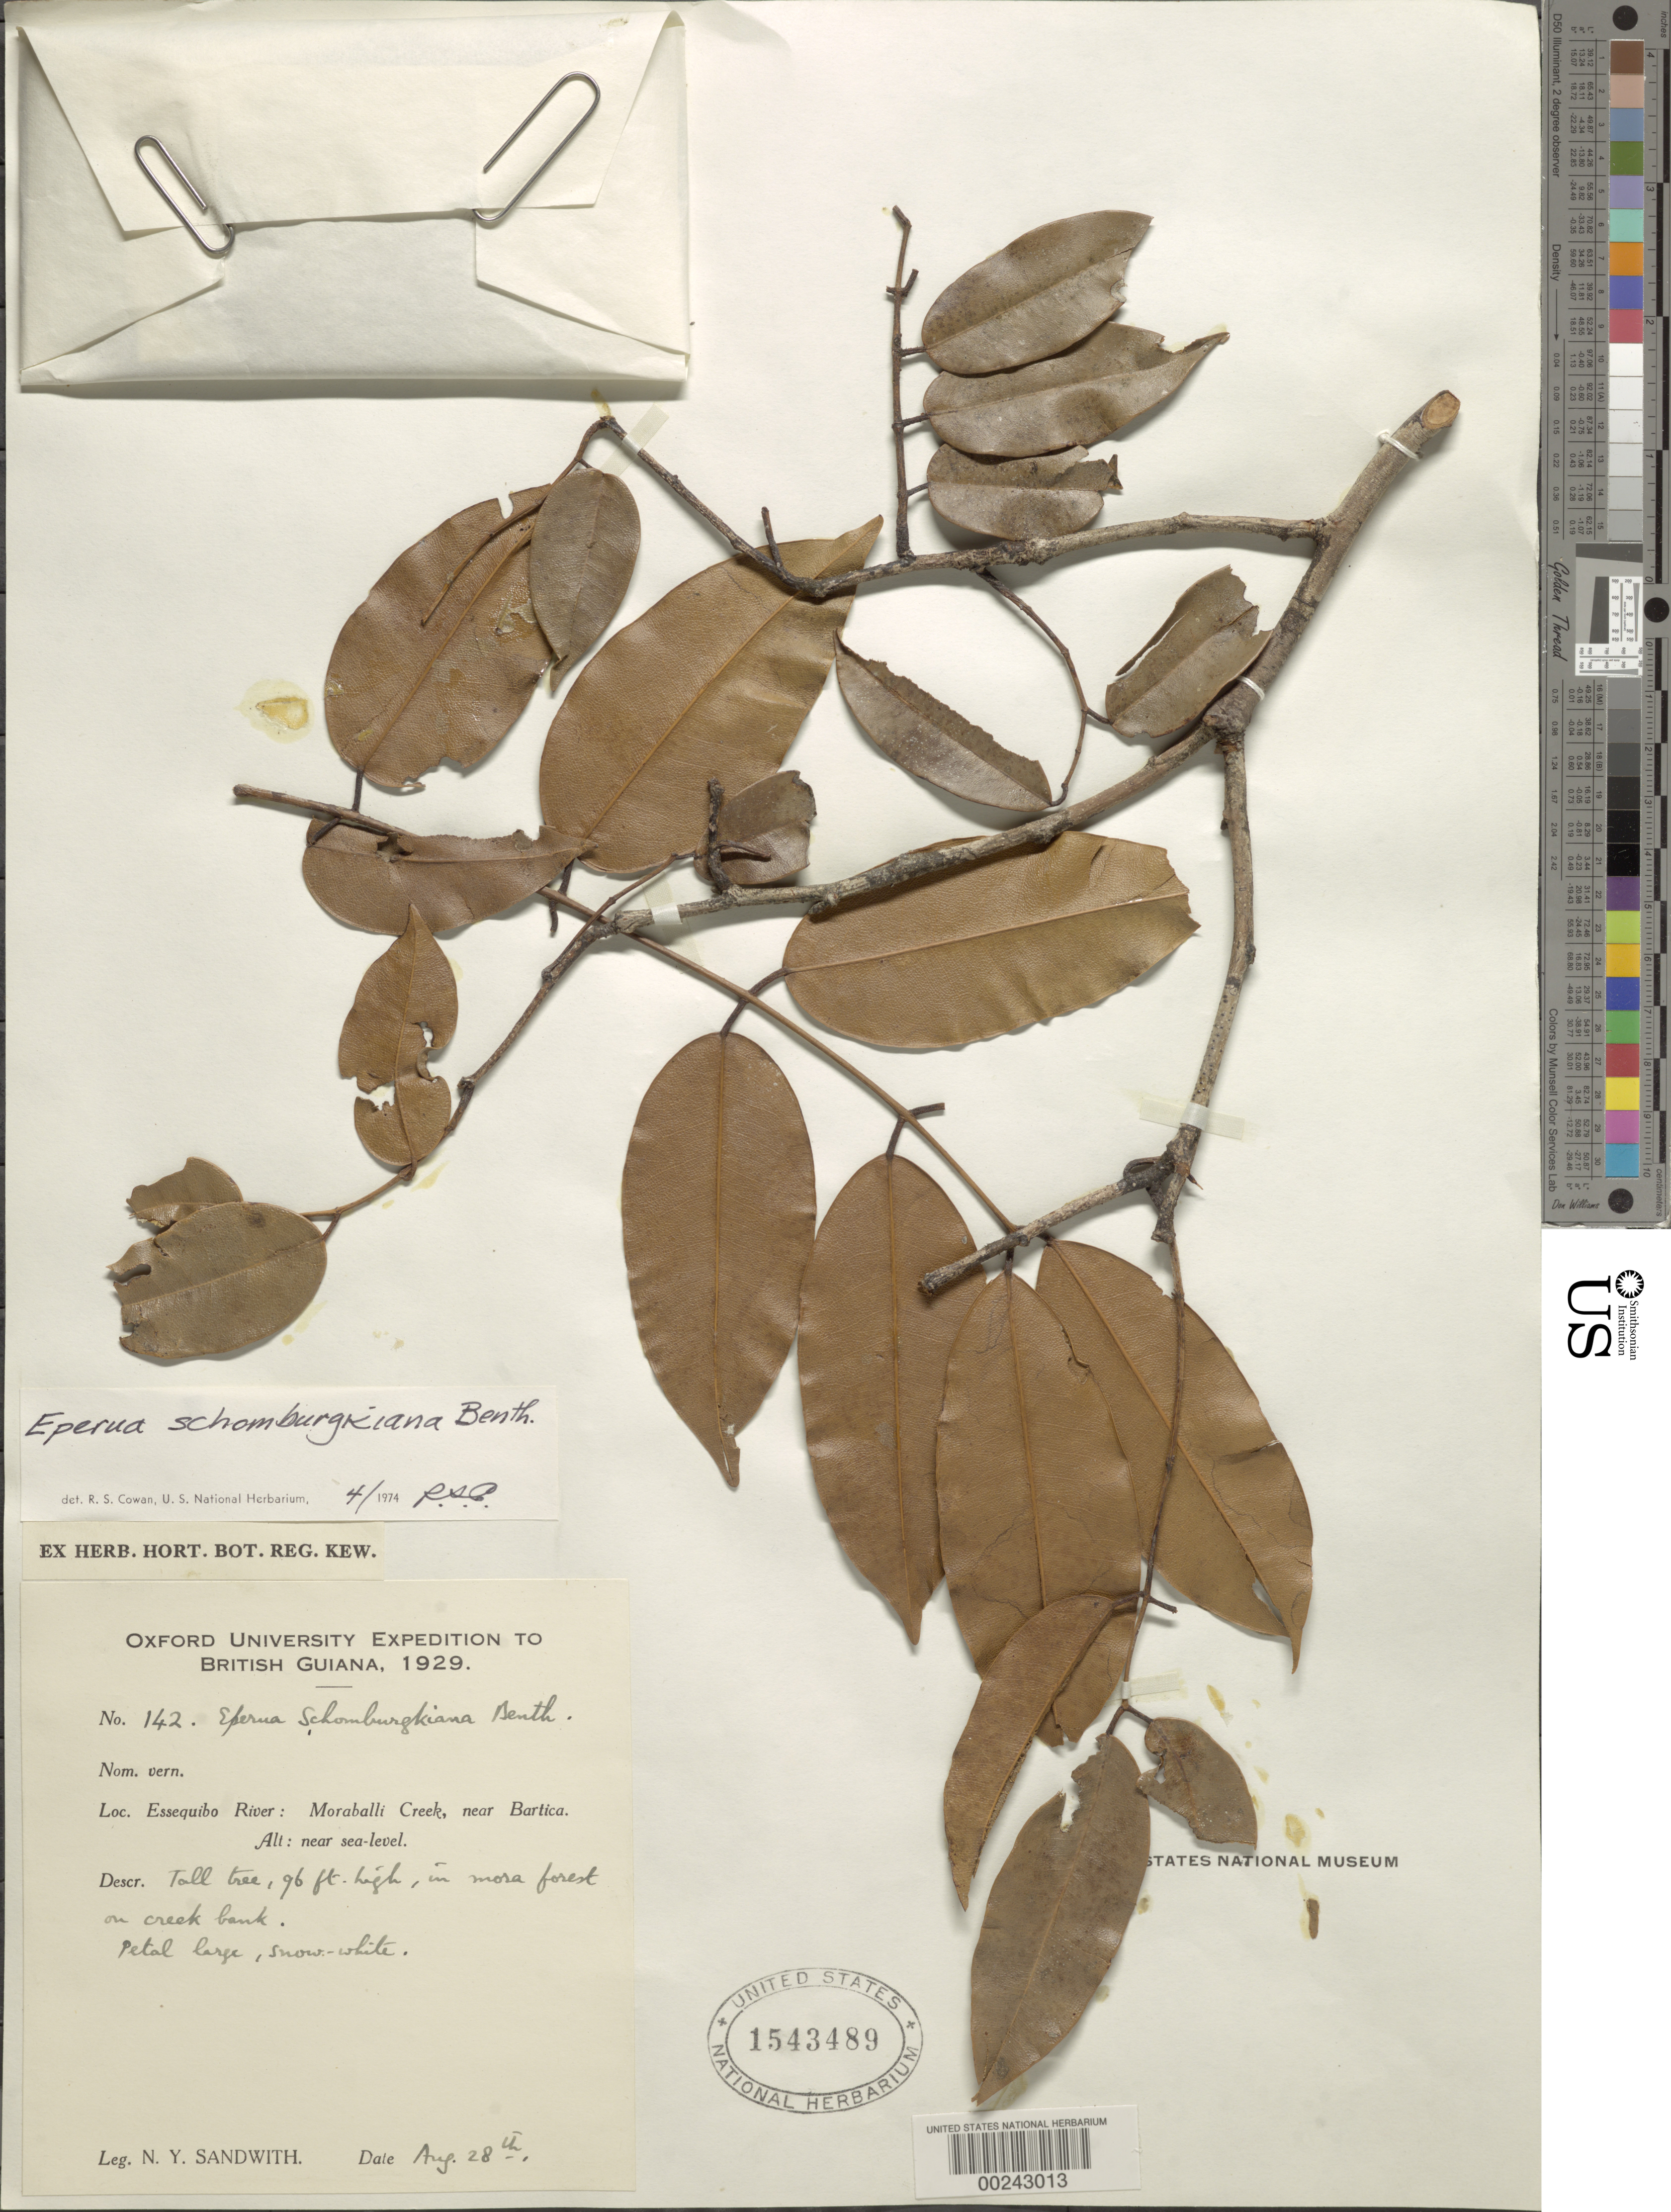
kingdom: Plantae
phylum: Tracheophyta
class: Magnoliopsida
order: Fabales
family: Fabaceae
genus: Eperua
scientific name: Eperua schomburgkiana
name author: Benth.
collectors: N. Y. Sandwith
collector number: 142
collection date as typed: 28 Aug 1929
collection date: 1929-08-28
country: Guyana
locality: Essequibo river: moraballi crrek near bartica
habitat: In mora forest on creek bed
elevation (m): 50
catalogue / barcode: US 1543489